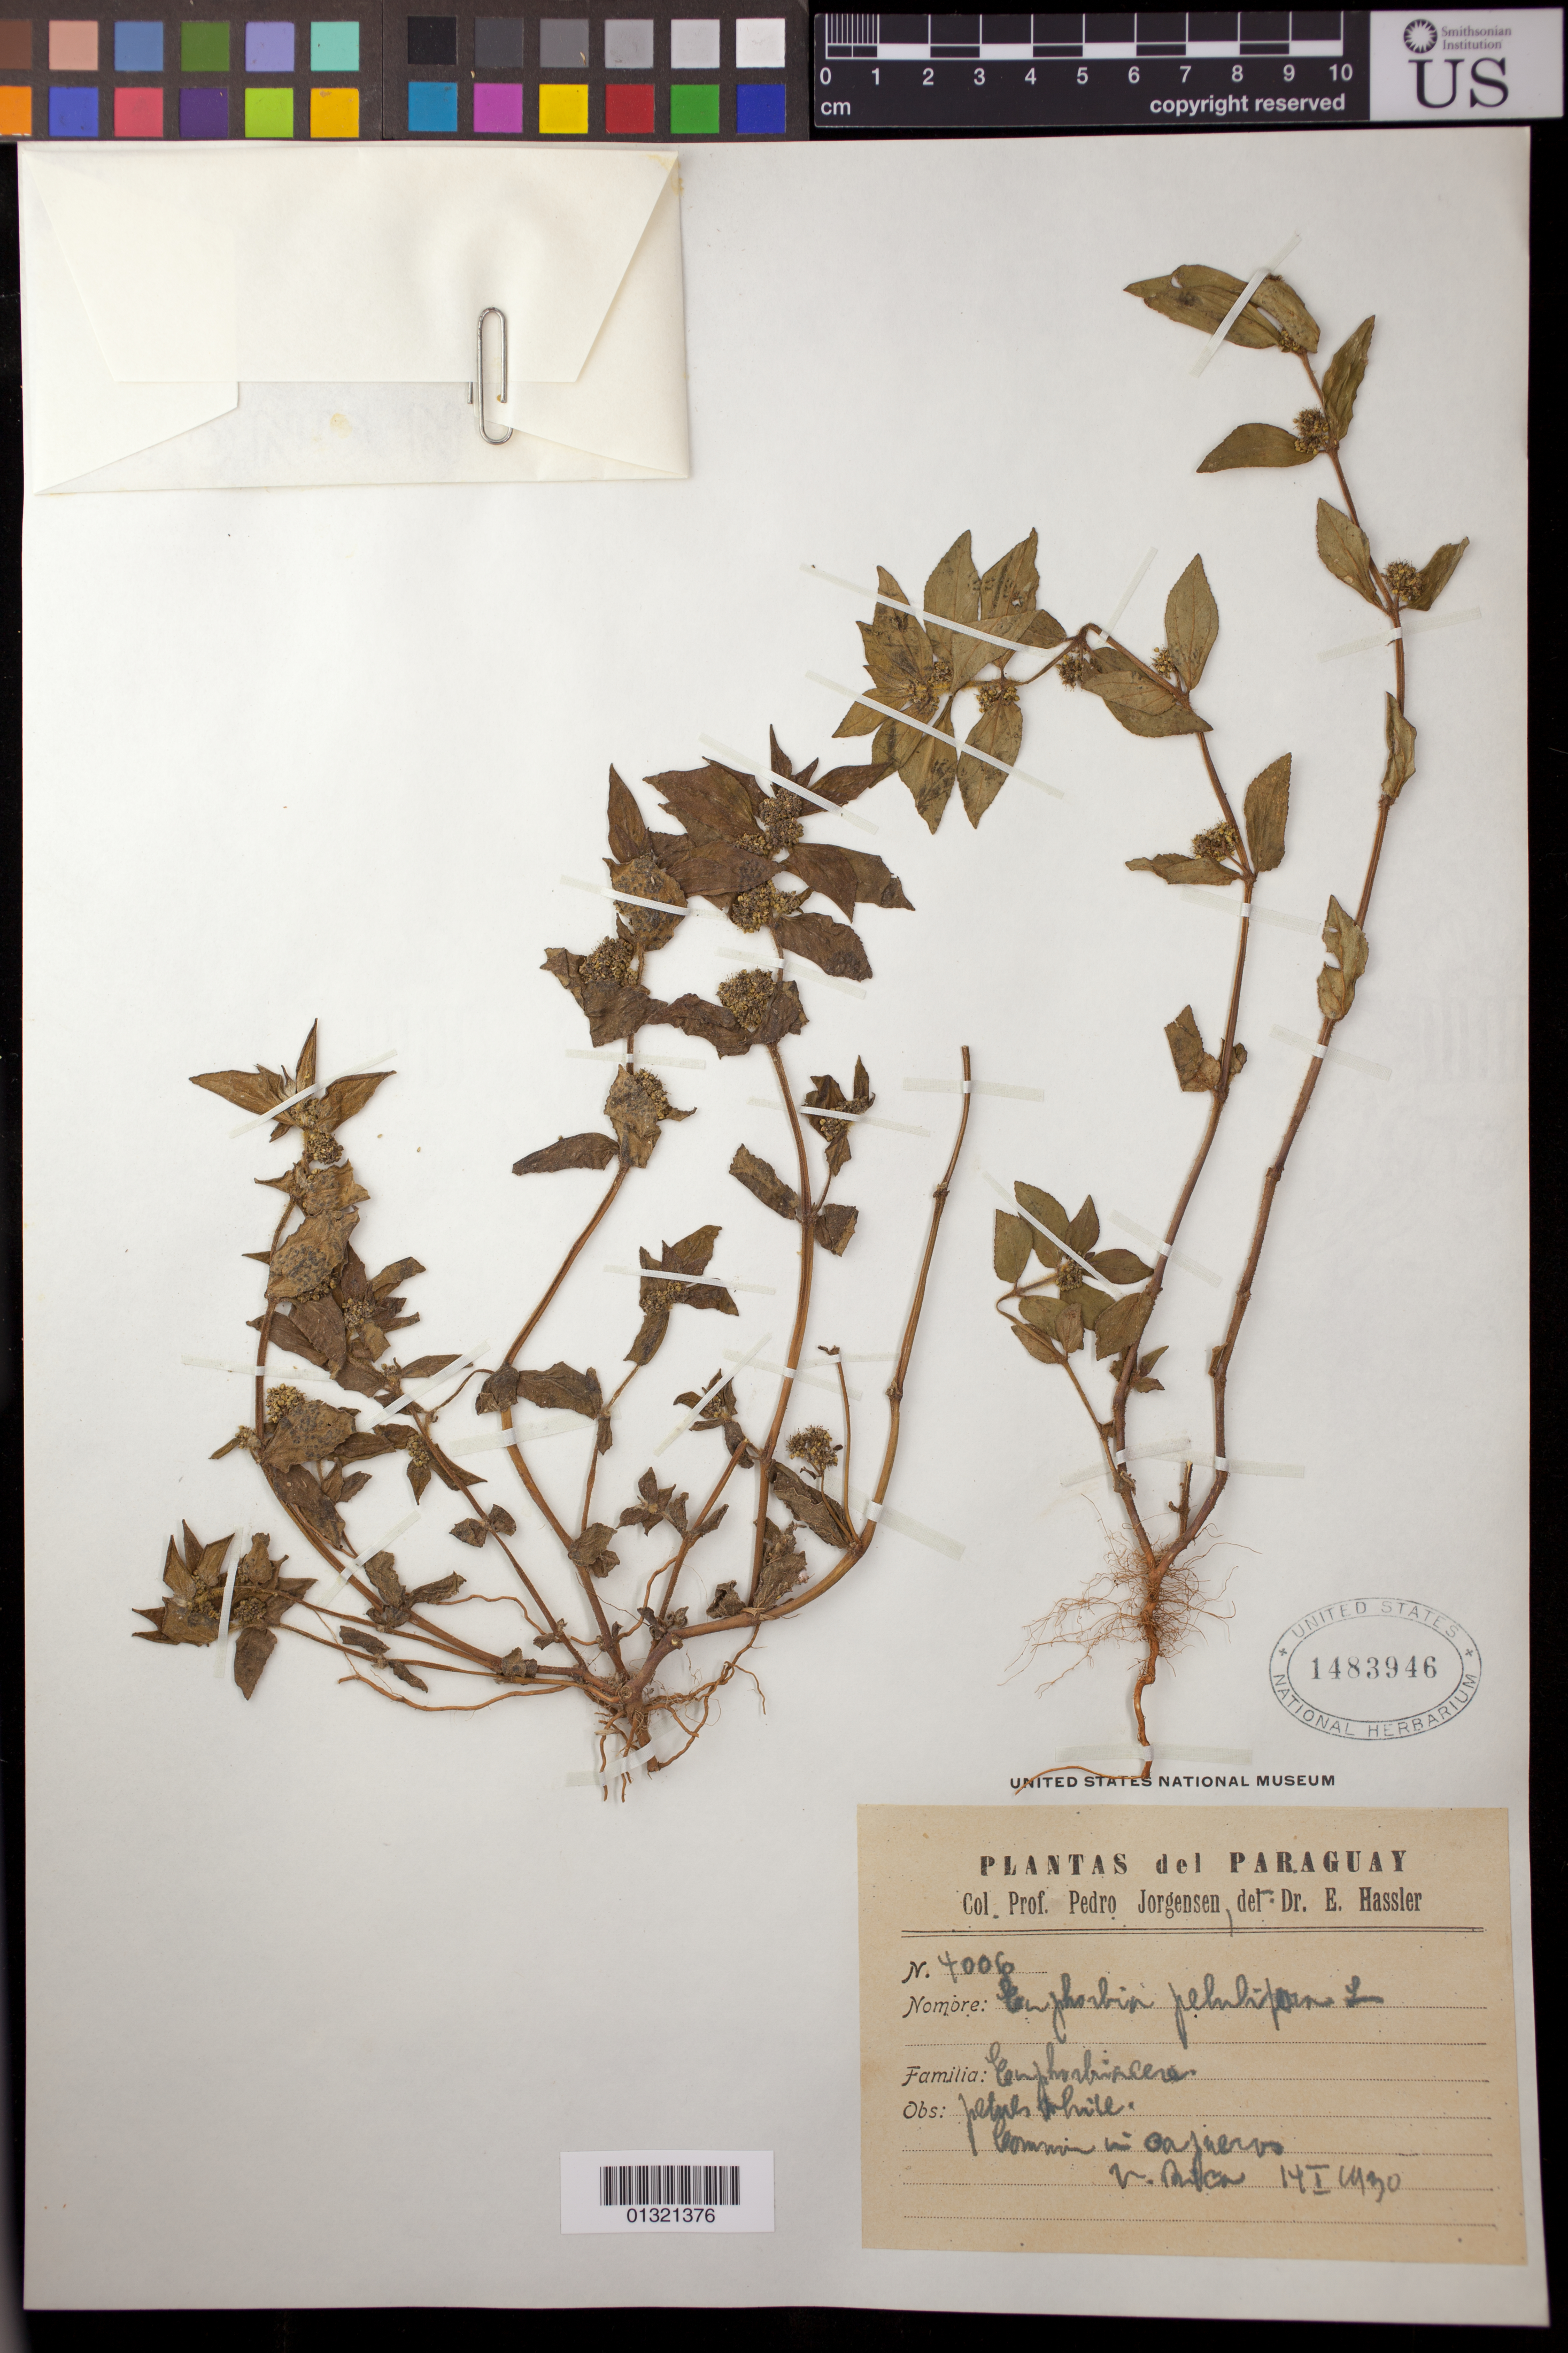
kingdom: Plantae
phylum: Tracheophyta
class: Magnoliopsida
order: Malpighiales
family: Euphorbiaceae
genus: Euphorbia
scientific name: Euphorbia hirta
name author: L.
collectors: P. Jorgensen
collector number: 4006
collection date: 1930-01-14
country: Paraguay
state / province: Guaira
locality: Villa Rica [Villarrica]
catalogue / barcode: US 1483946